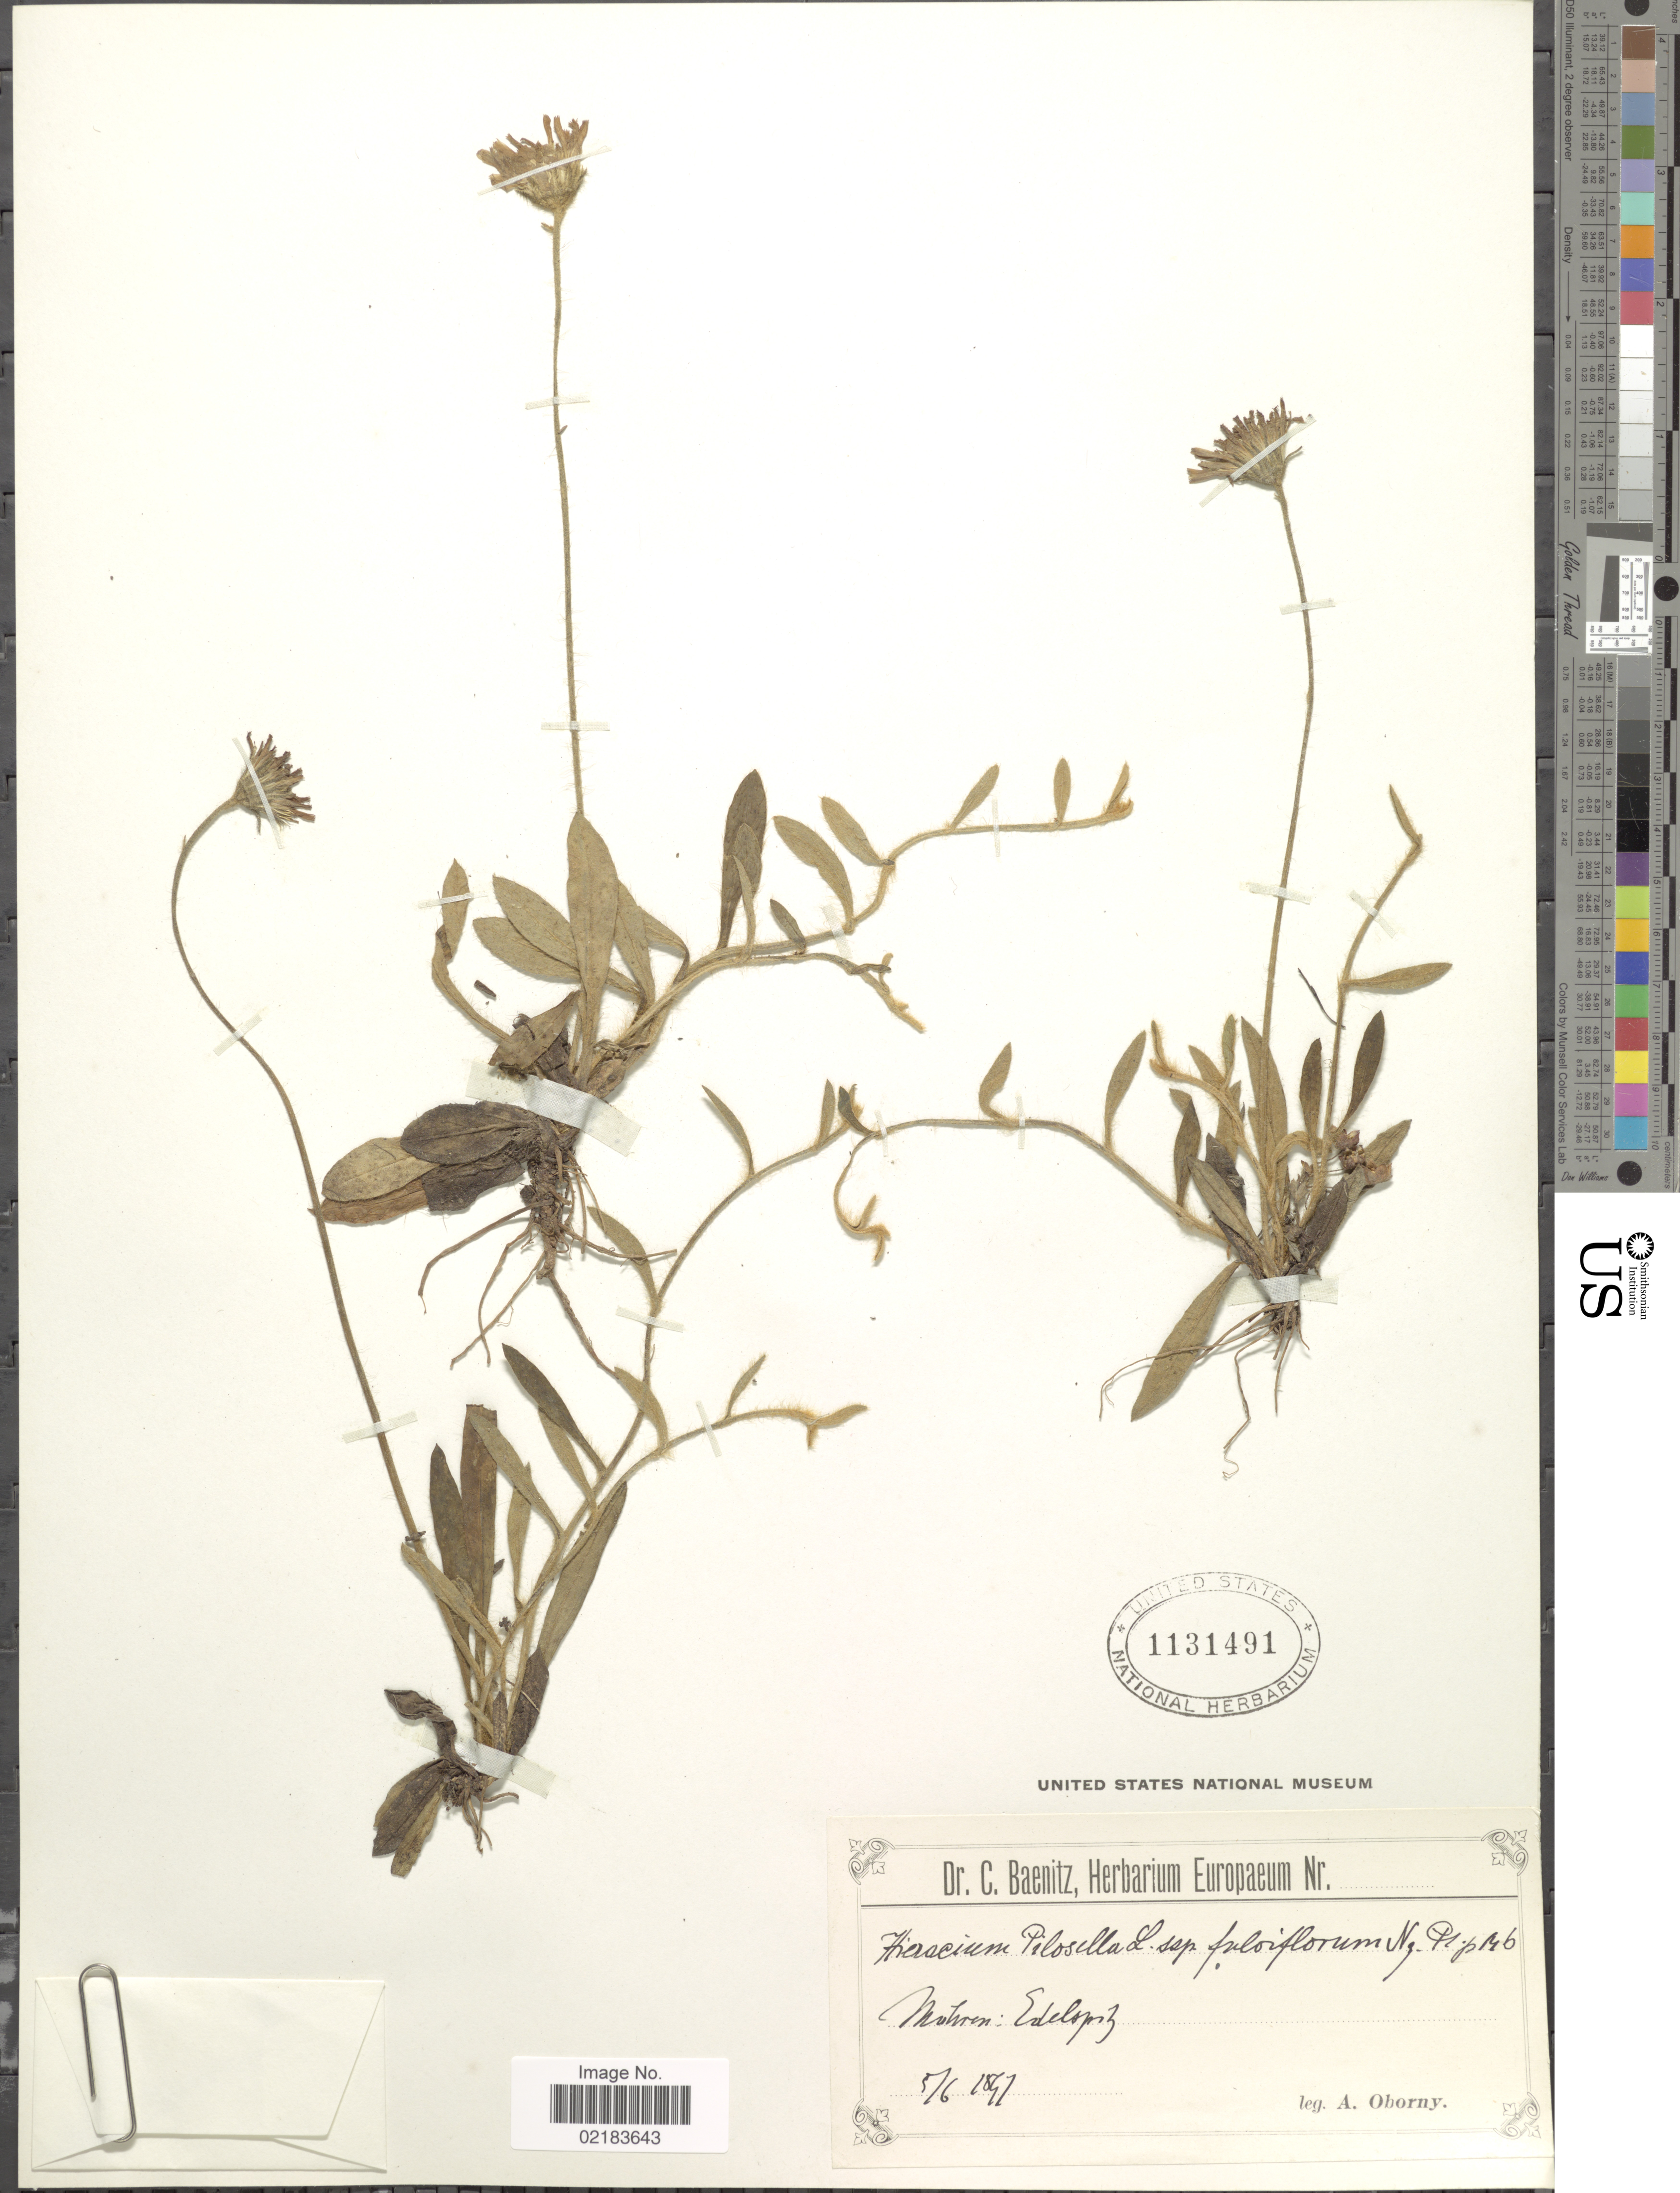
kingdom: Plantae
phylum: Tracheophyta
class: Magnoliopsida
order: Asterales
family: Asteraceae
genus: Pilosella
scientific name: Pilosella officinarum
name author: Vaill.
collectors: A. Oborny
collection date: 1897-06-05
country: Czechia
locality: Mohren: Edelspitz [interpreted]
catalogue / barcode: US 1131491